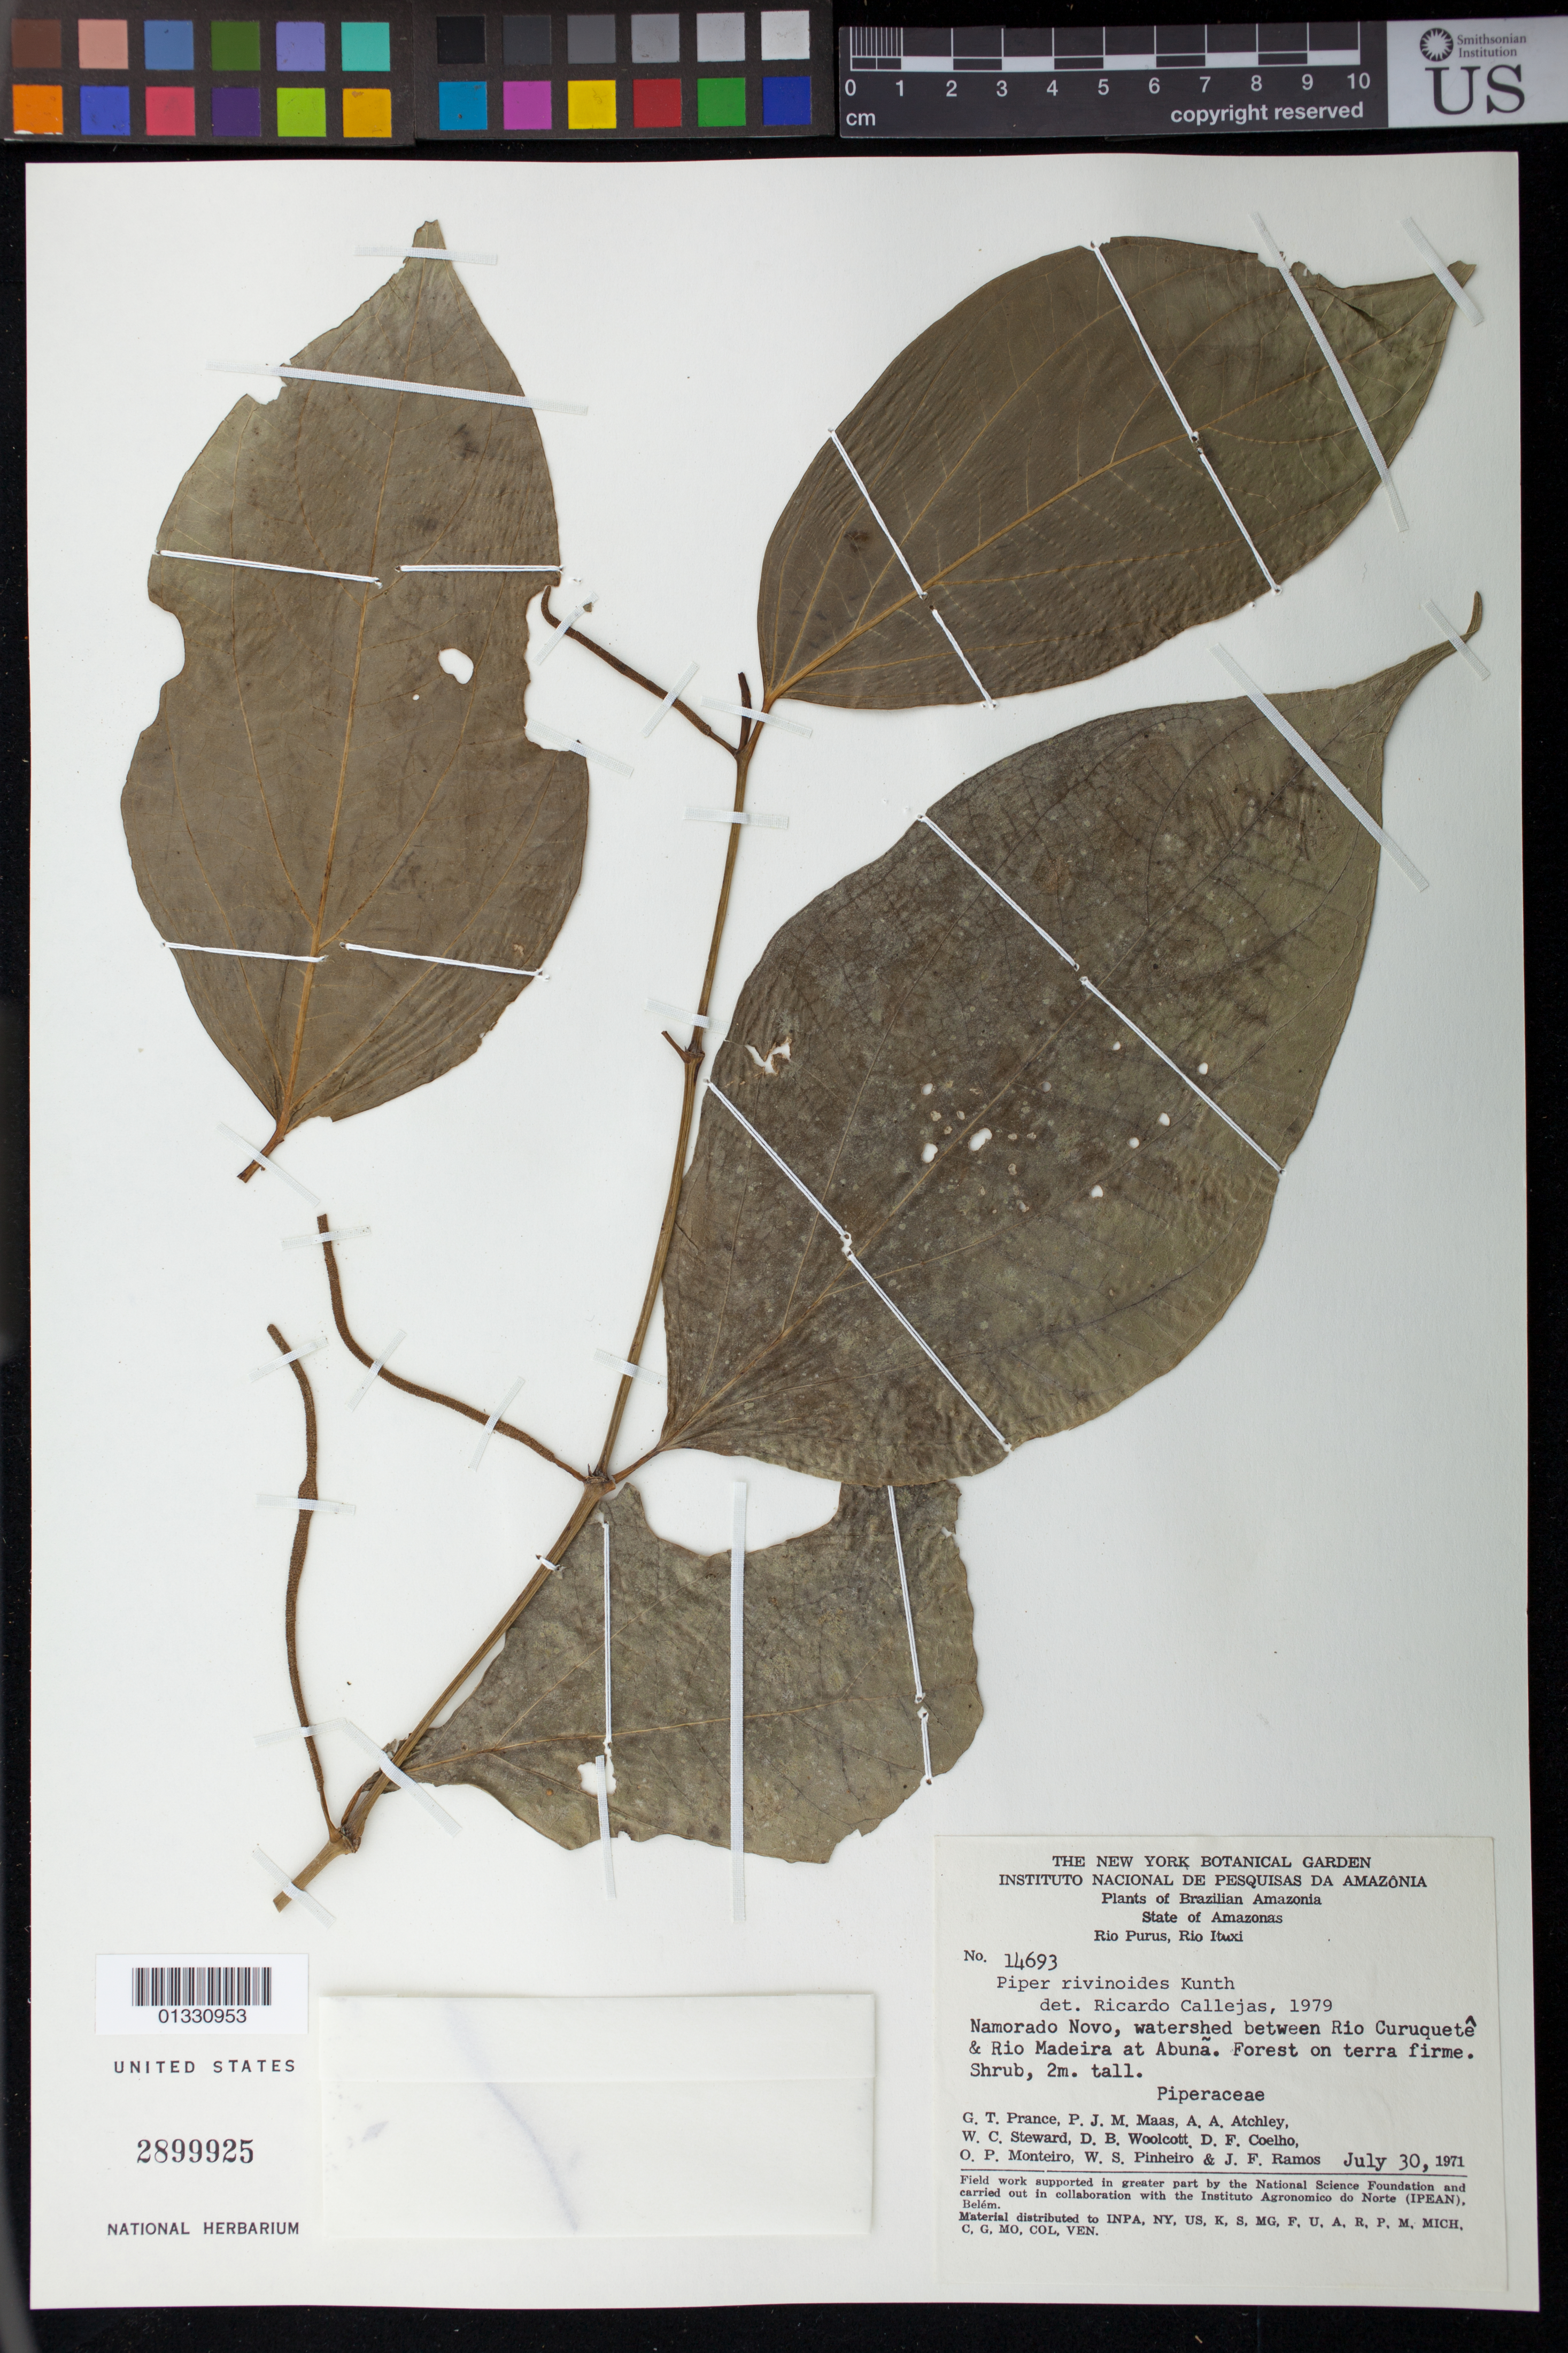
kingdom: Plantae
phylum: Tracheophyta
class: Magnoliopsida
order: Piperales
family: Piperaceae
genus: Piper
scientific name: Piper rivinoides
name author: Kunth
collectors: G. T. Prance et al.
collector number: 14693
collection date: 1971-07-30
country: Brazil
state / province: Amazonas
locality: Namorado Novo, watershed between Rio Curuquetê e Rio Madeira at Abunã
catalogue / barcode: US 2899925